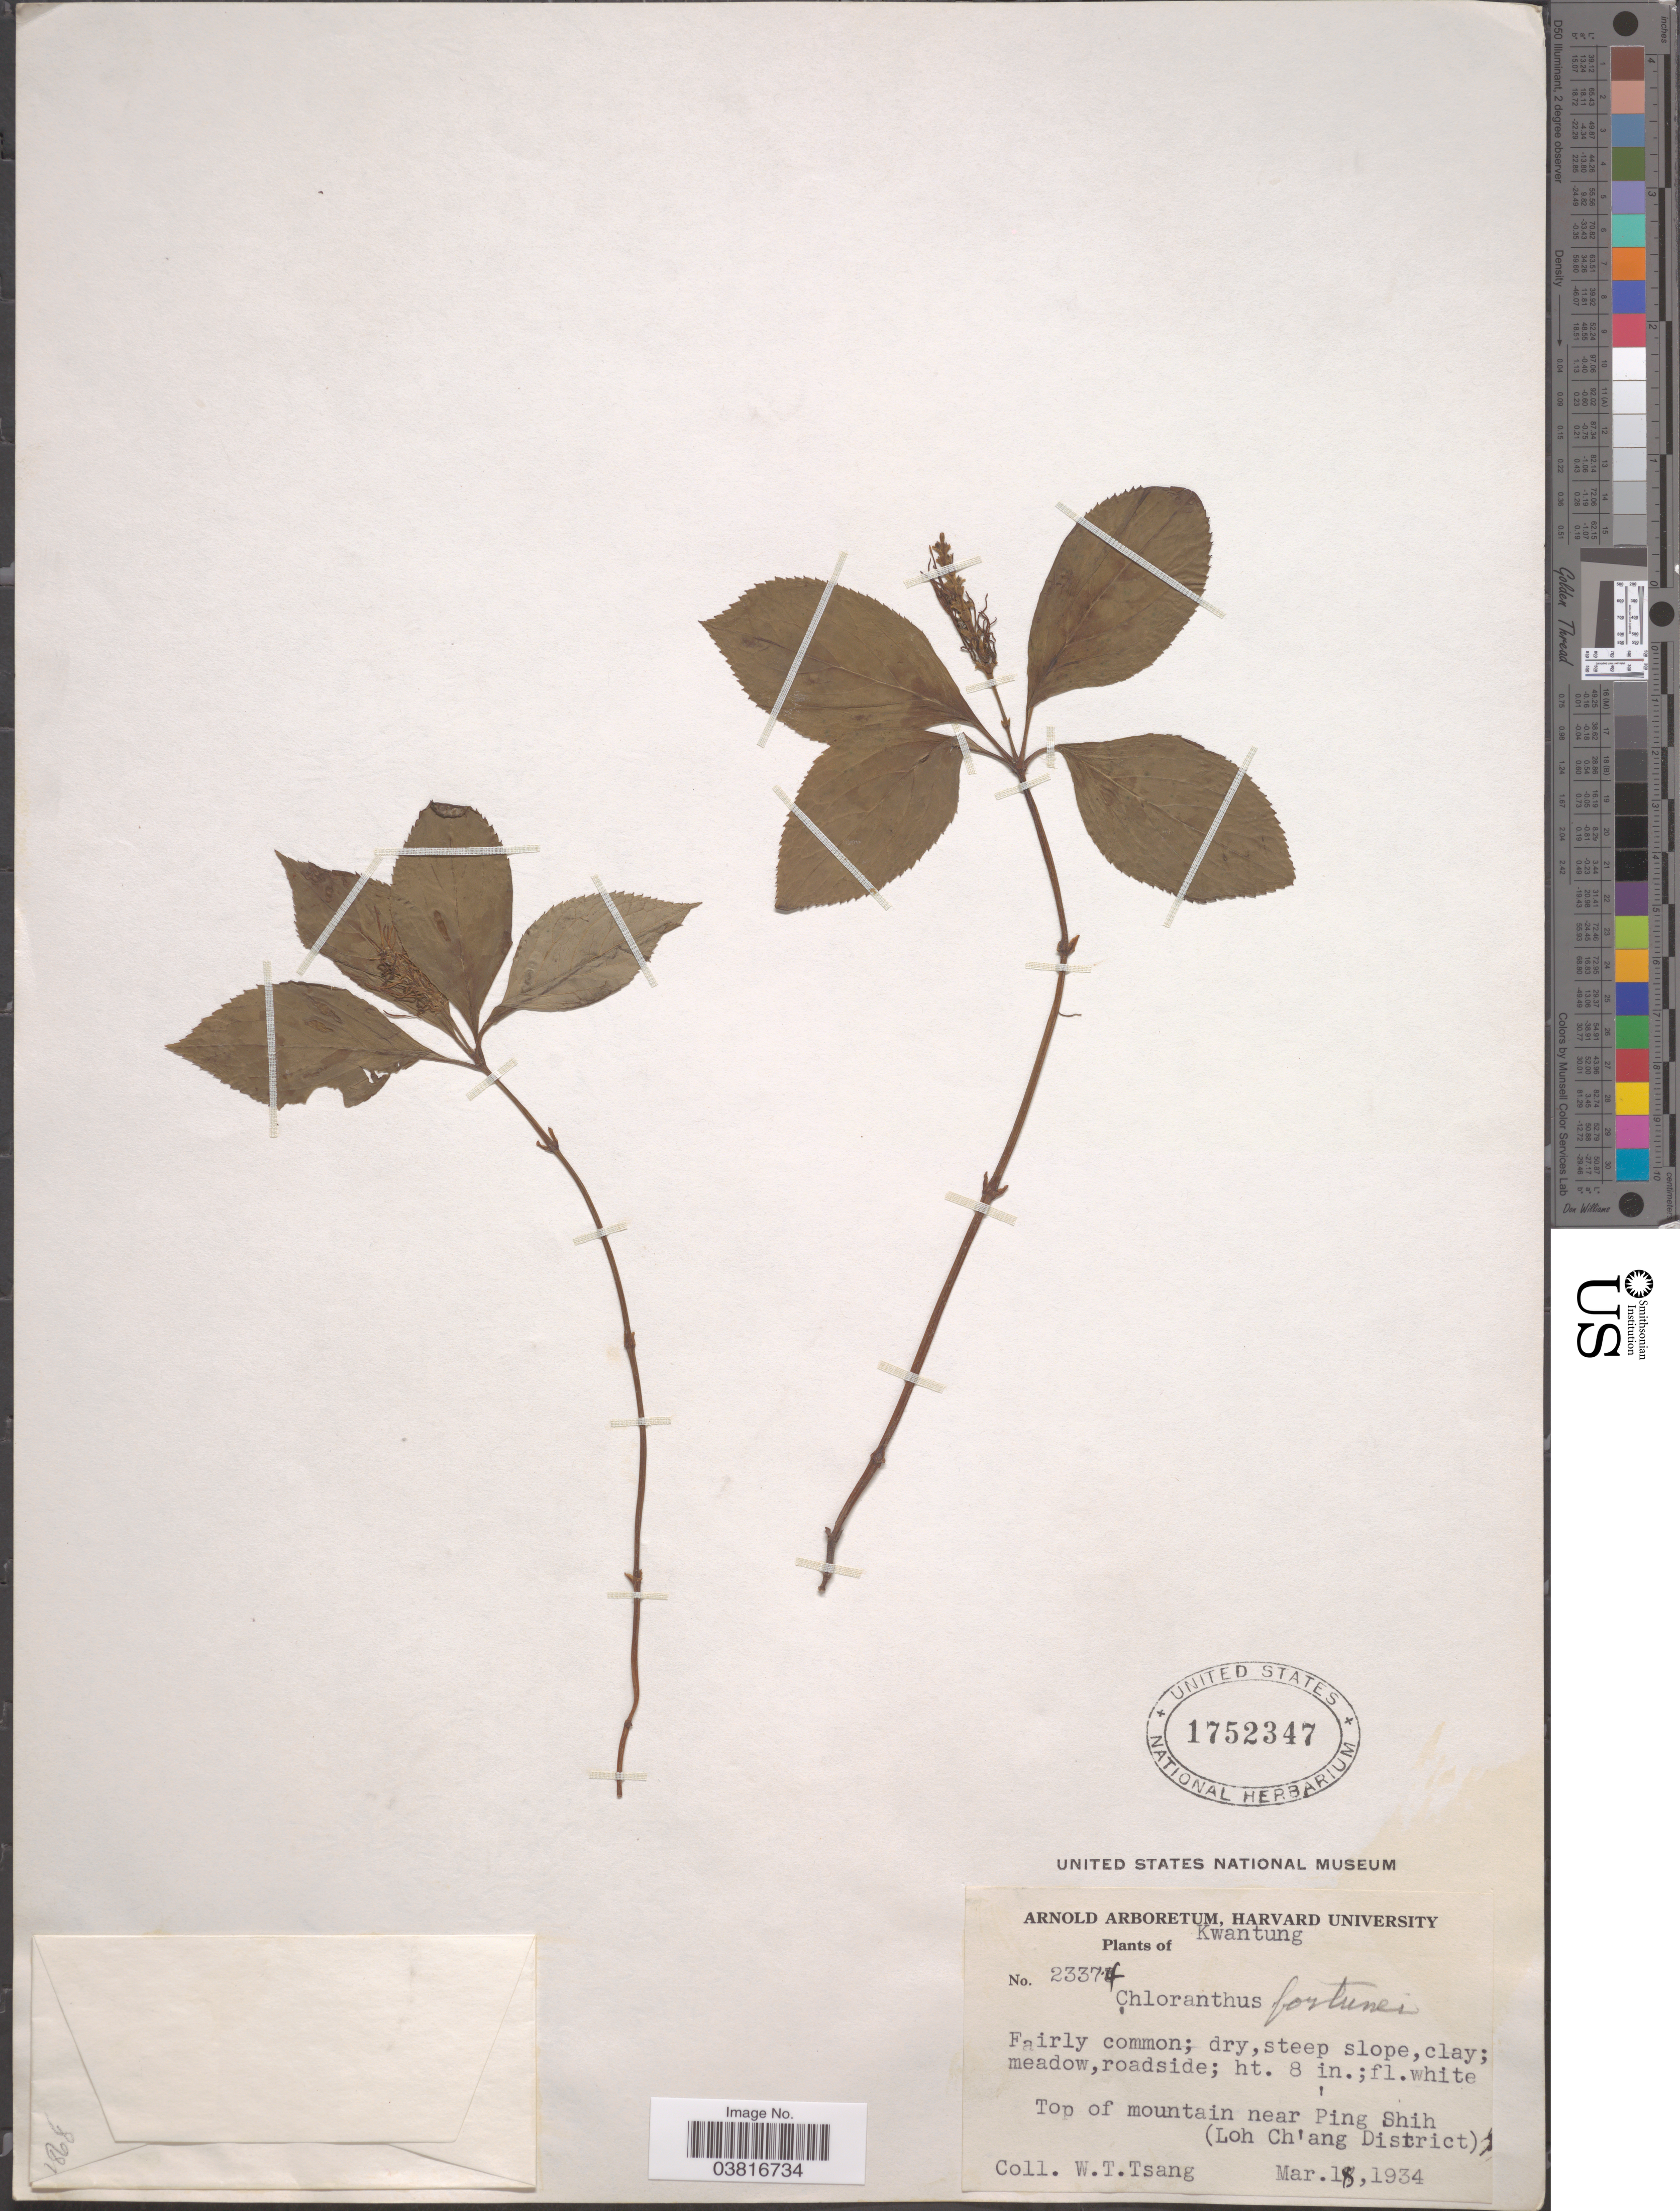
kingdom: Plantae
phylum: Tracheophyta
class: Magnoliopsida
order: Chloranthales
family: Chloranthaceae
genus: Chloranthus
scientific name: Chloranthus fortunei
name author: (A. Gray) Solms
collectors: W. T. Tsang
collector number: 23374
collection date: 1934-03-18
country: China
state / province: Guangdong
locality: Kwangtung. Top of mountain near Ping Shih (Loh Ch'ang District).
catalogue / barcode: US 1752347